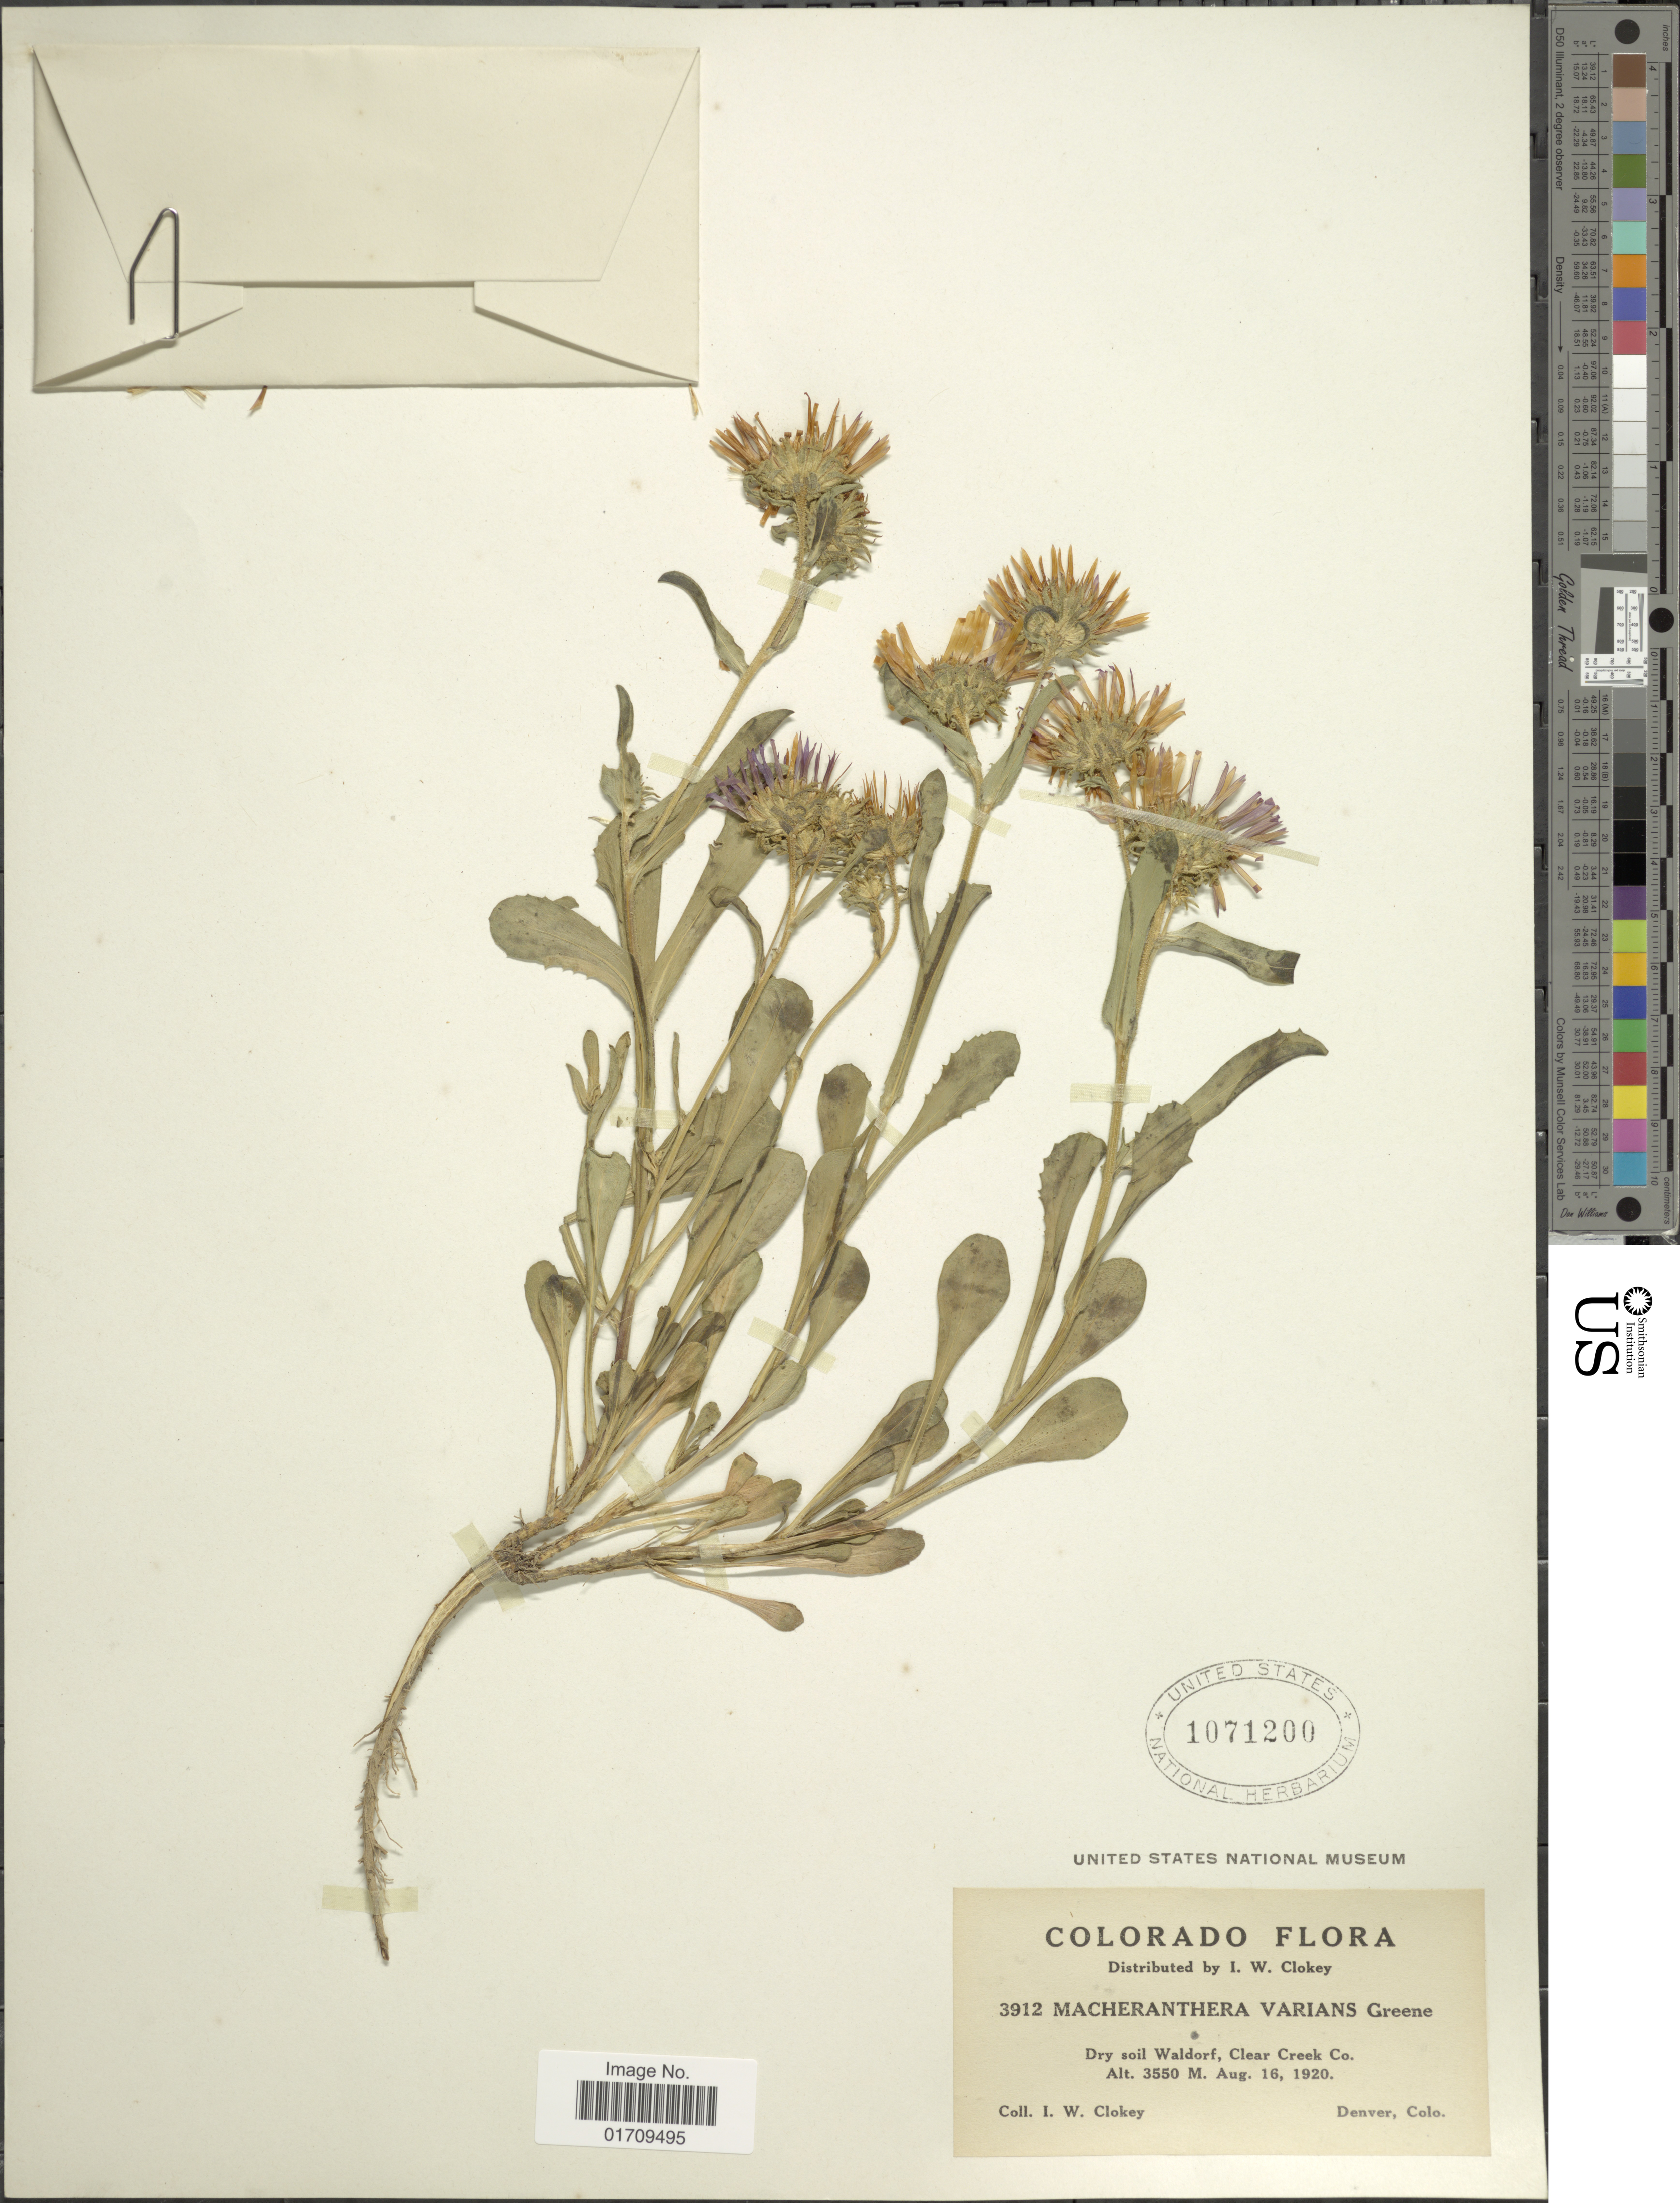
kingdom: Plantae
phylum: Tracheophyta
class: Magnoliopsida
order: Asterales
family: Asteraceae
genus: Machaeranthera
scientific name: Machaeranthera varians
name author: Greene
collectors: I. W. Clokey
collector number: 3912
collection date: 1920-08-16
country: United States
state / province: Colorado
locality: Waldorf, Clear Creek Co.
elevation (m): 3550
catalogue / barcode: US 1071200